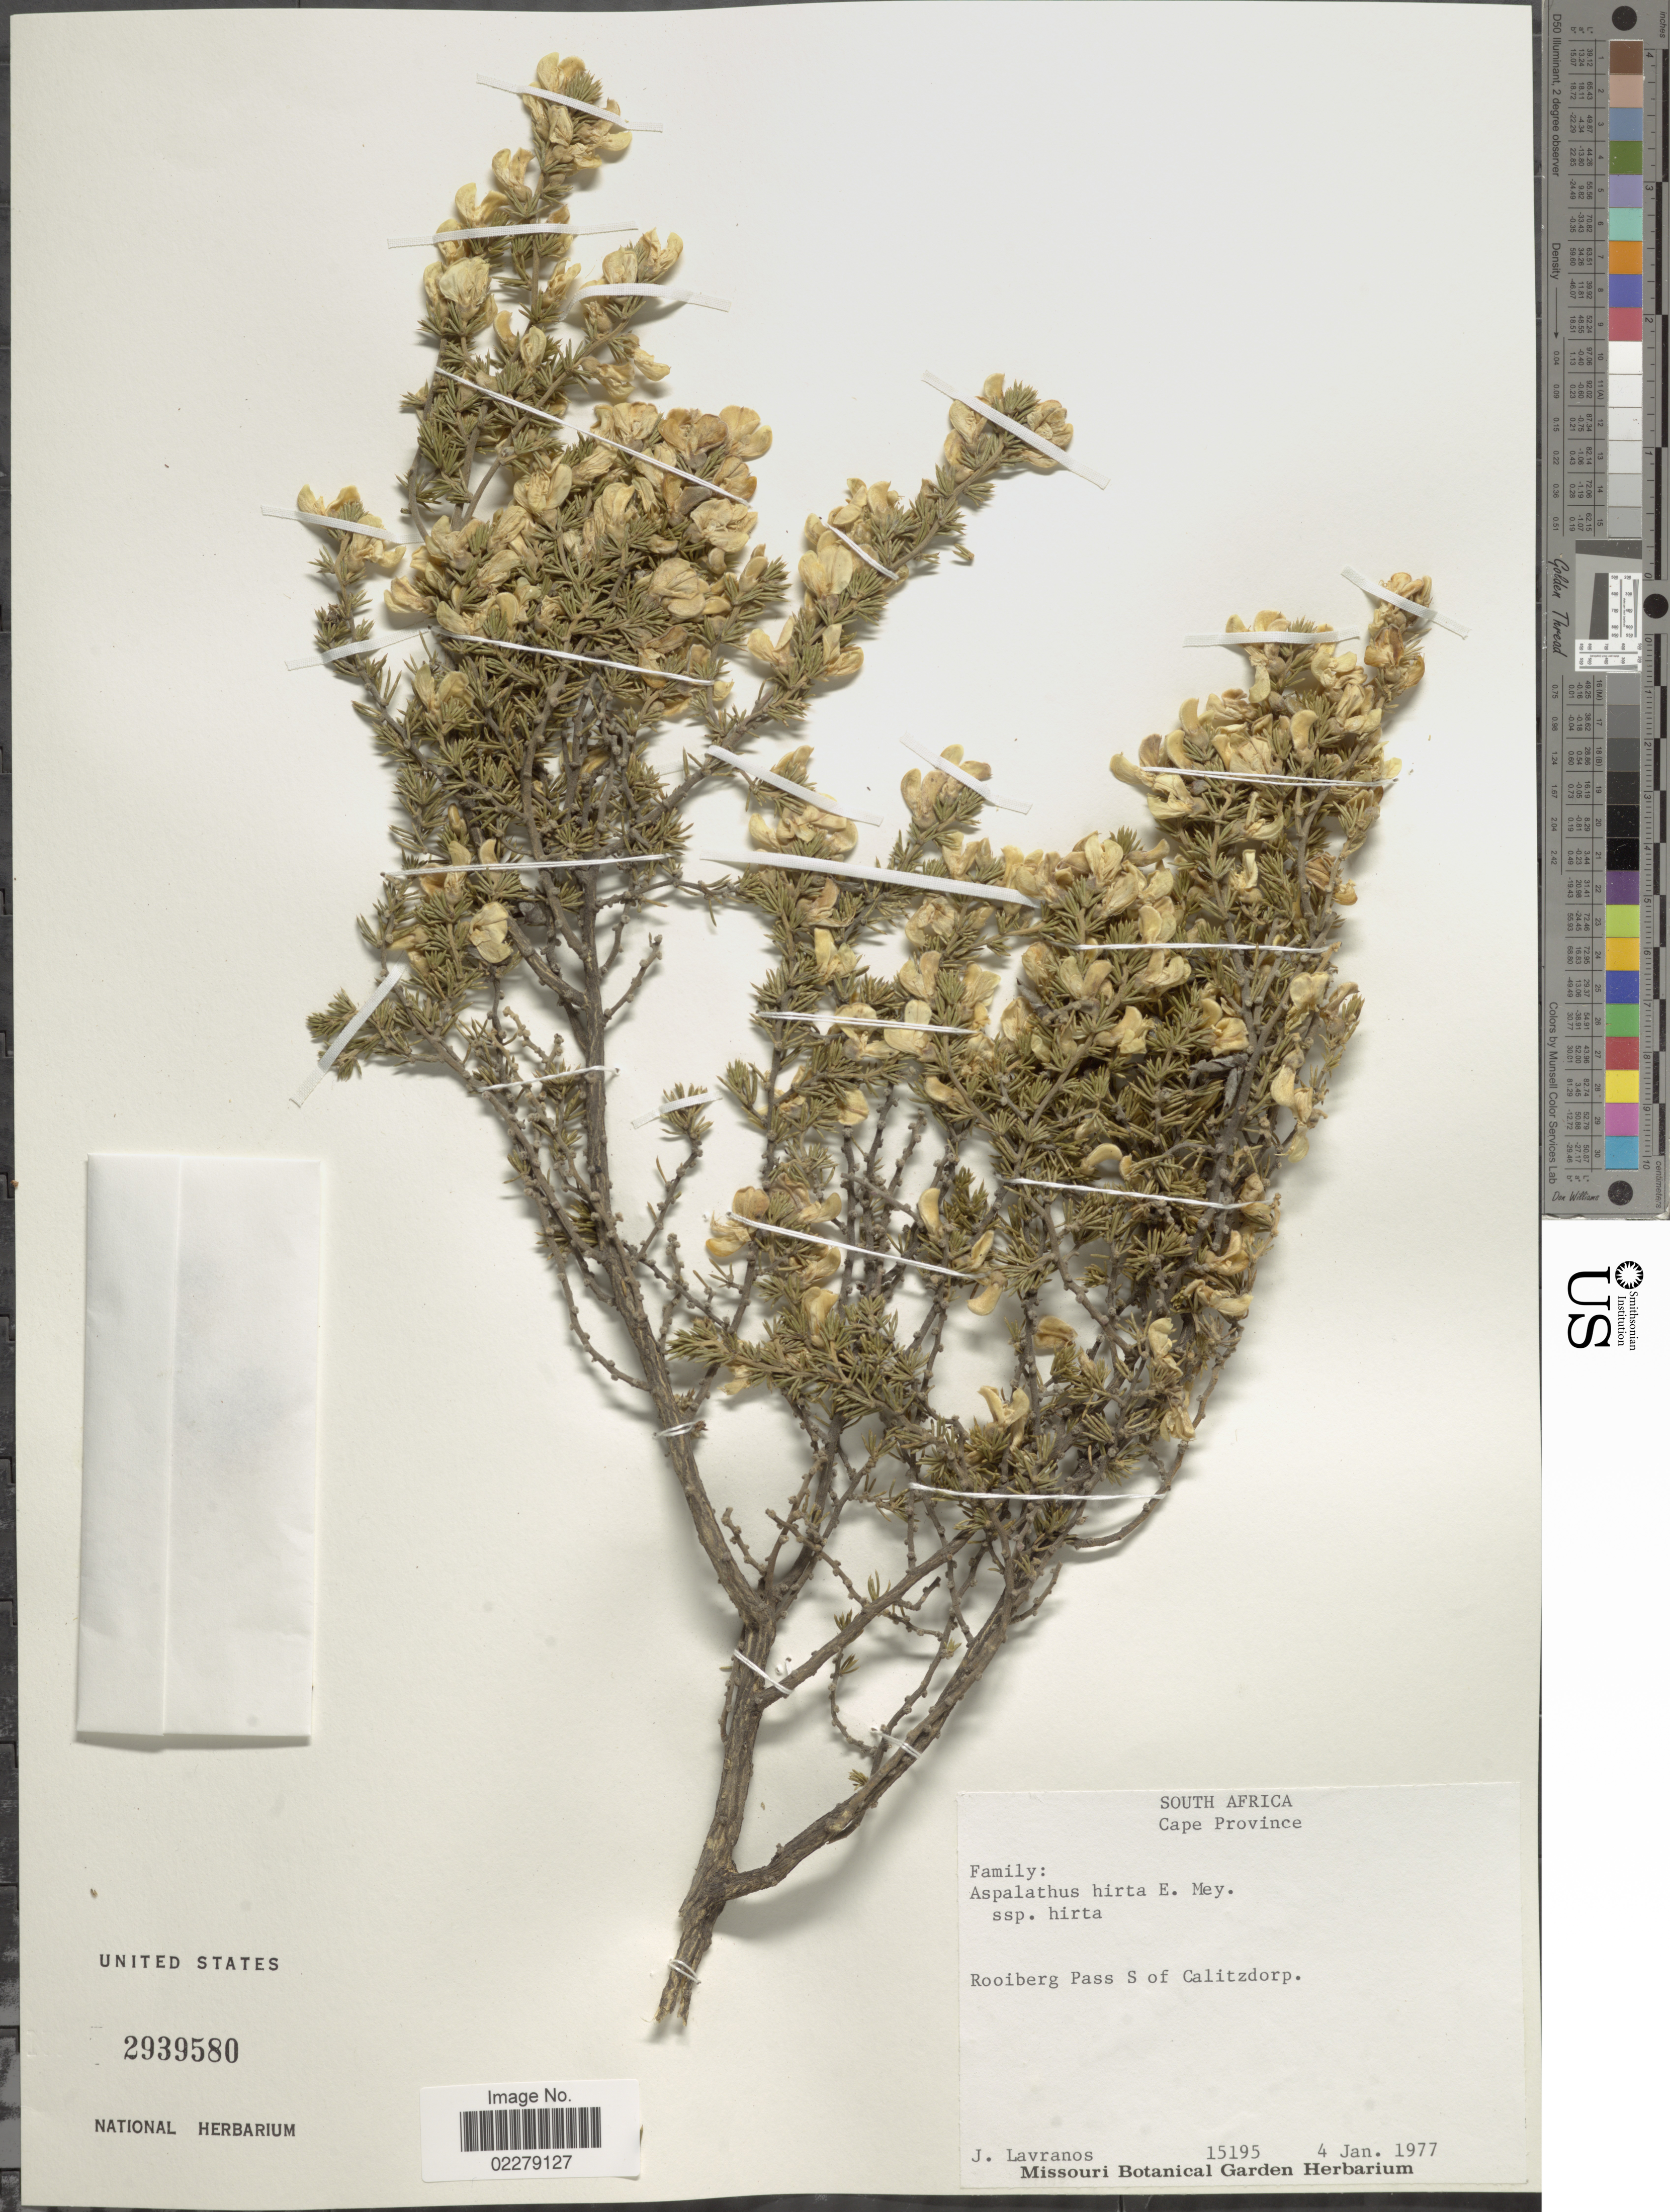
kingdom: Plantae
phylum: Tracheophyta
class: Magnoliopsida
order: Fabales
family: Fabaceae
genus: Aspalathus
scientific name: Aspalathus hirta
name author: E. Mey.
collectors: J. Lavranos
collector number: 15195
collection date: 1977-01-04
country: South Africa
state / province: Western Cape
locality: Rooiberg pass S of Calitzdorp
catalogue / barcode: US 2939580